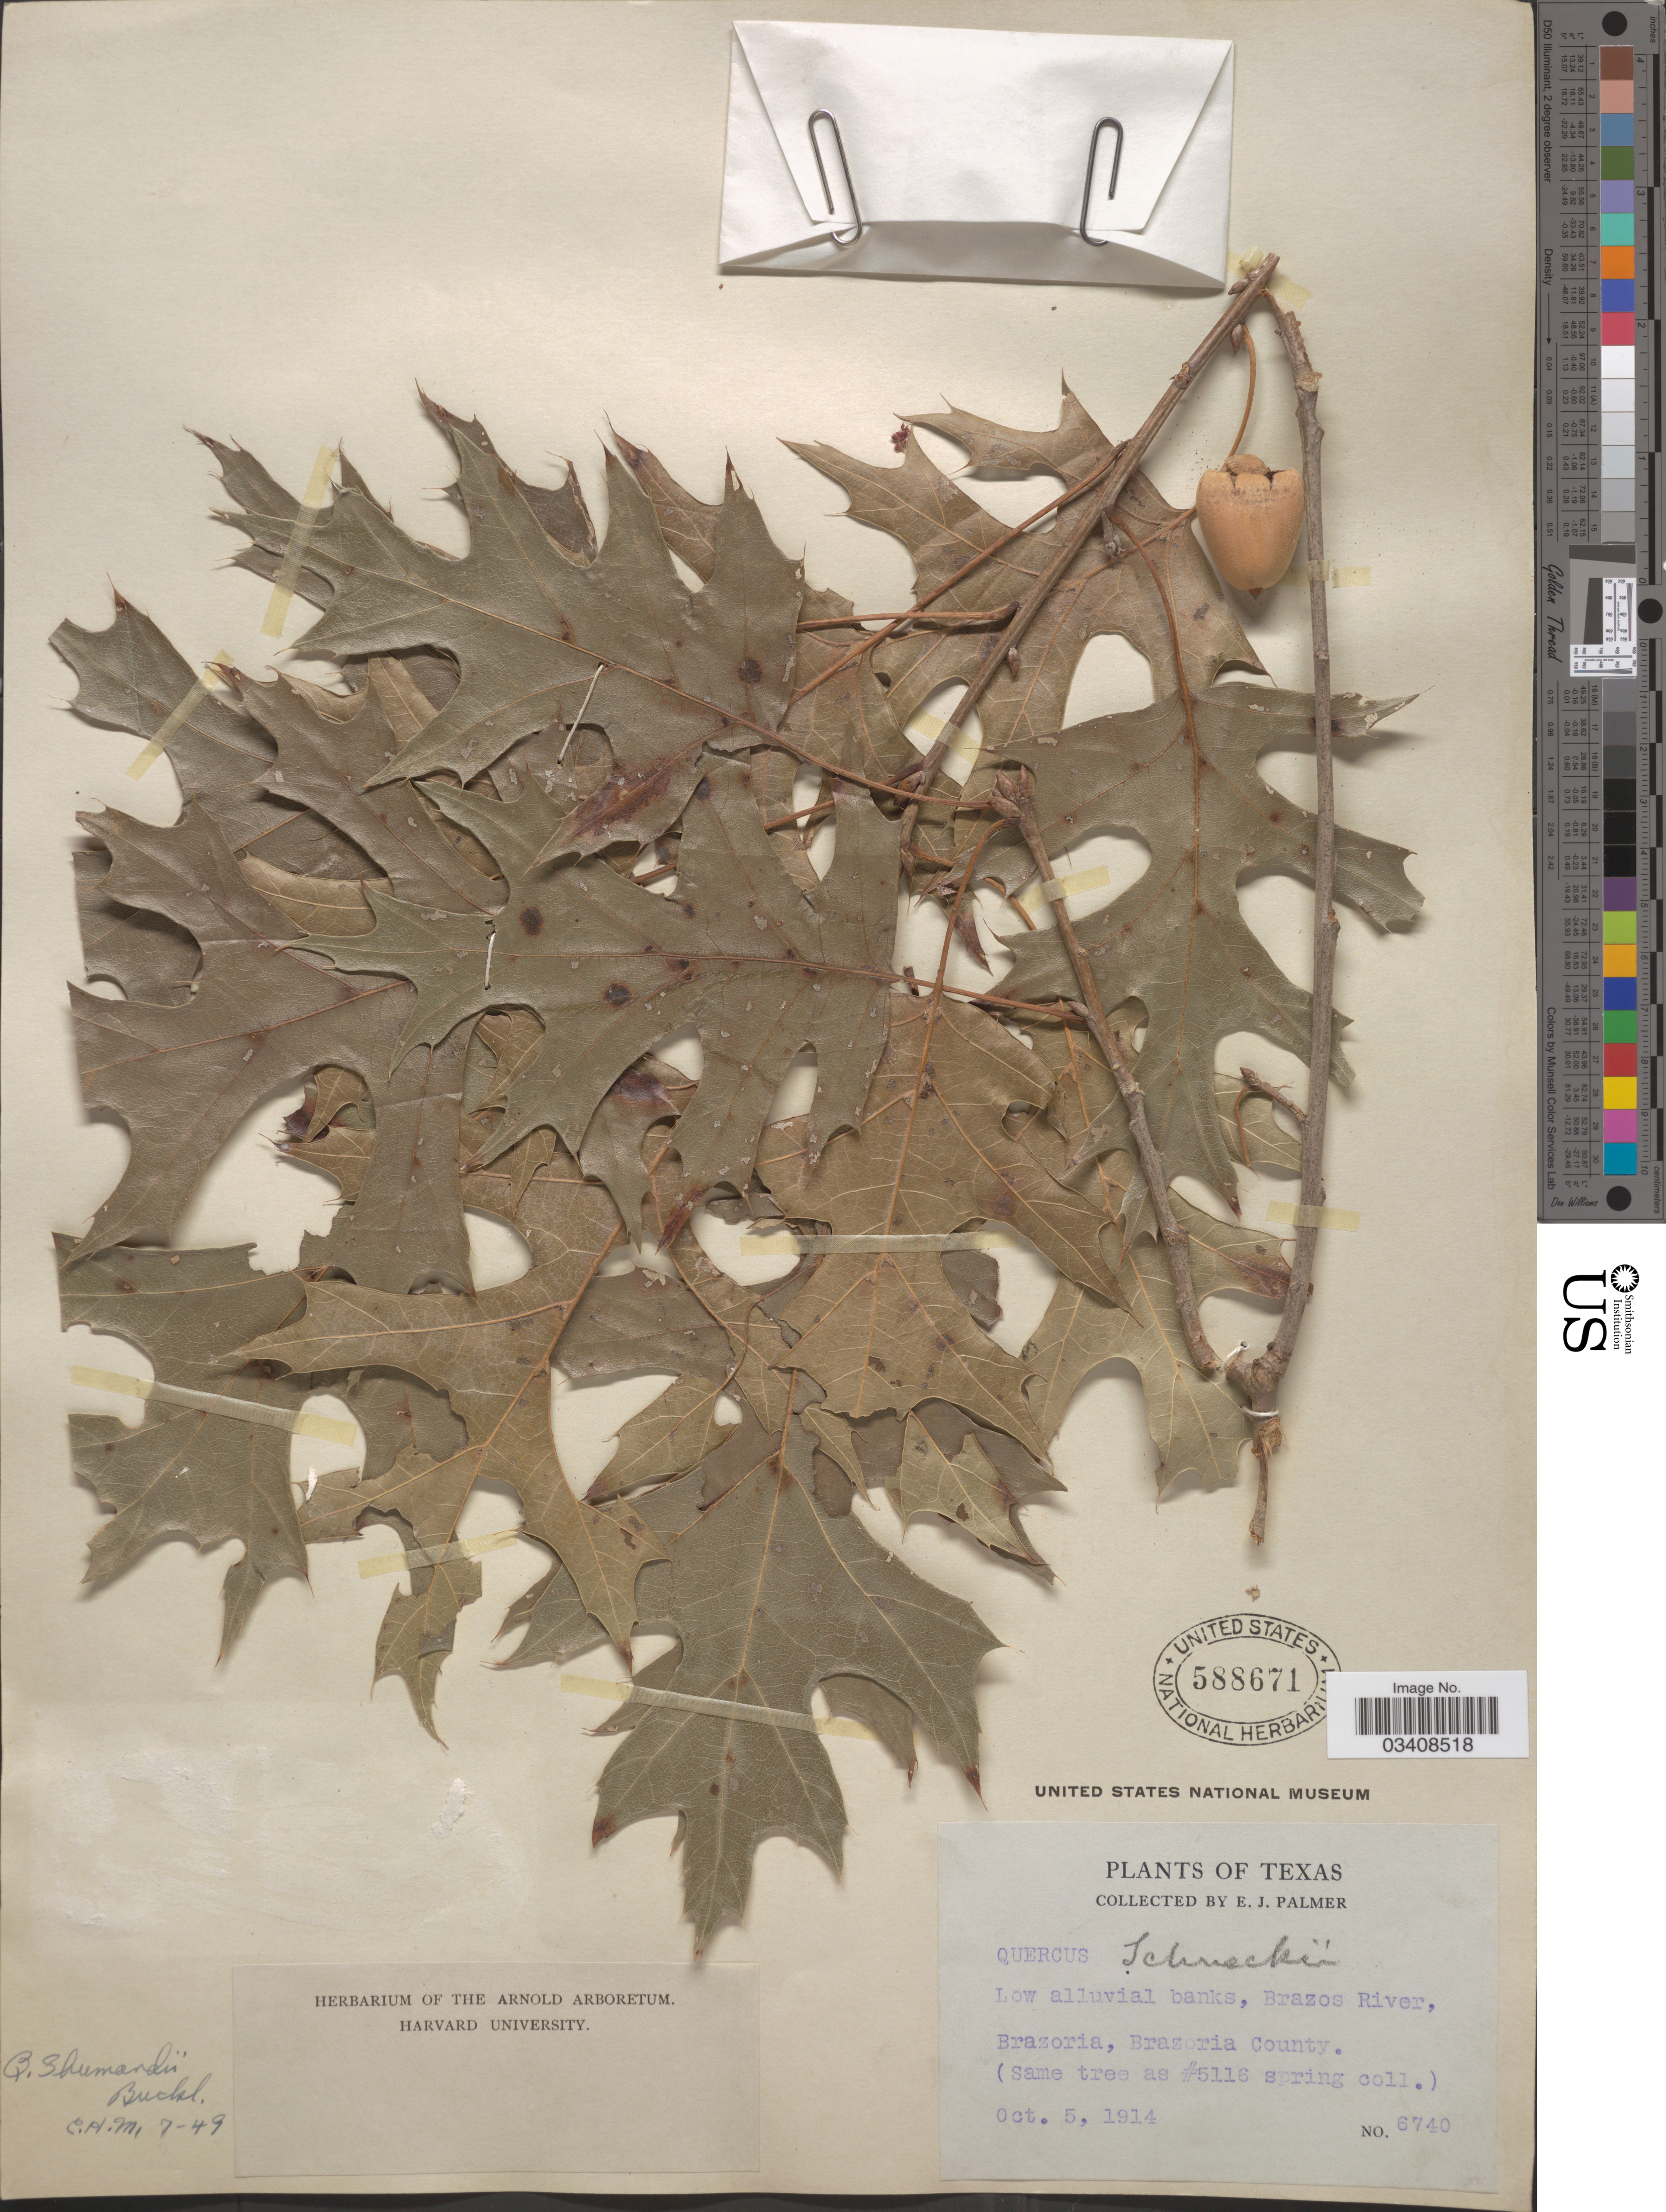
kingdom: Plantae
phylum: Tracheophyta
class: Magnoliopsida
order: Fagales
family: Fagaceae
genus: Quercus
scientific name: Quercus shumardii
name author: Buckley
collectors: E. J. Palmer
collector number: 6740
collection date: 1914-10-05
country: United States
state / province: Texas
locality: Brazos River, Brazoria, Brazoria County.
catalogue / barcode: US 588671